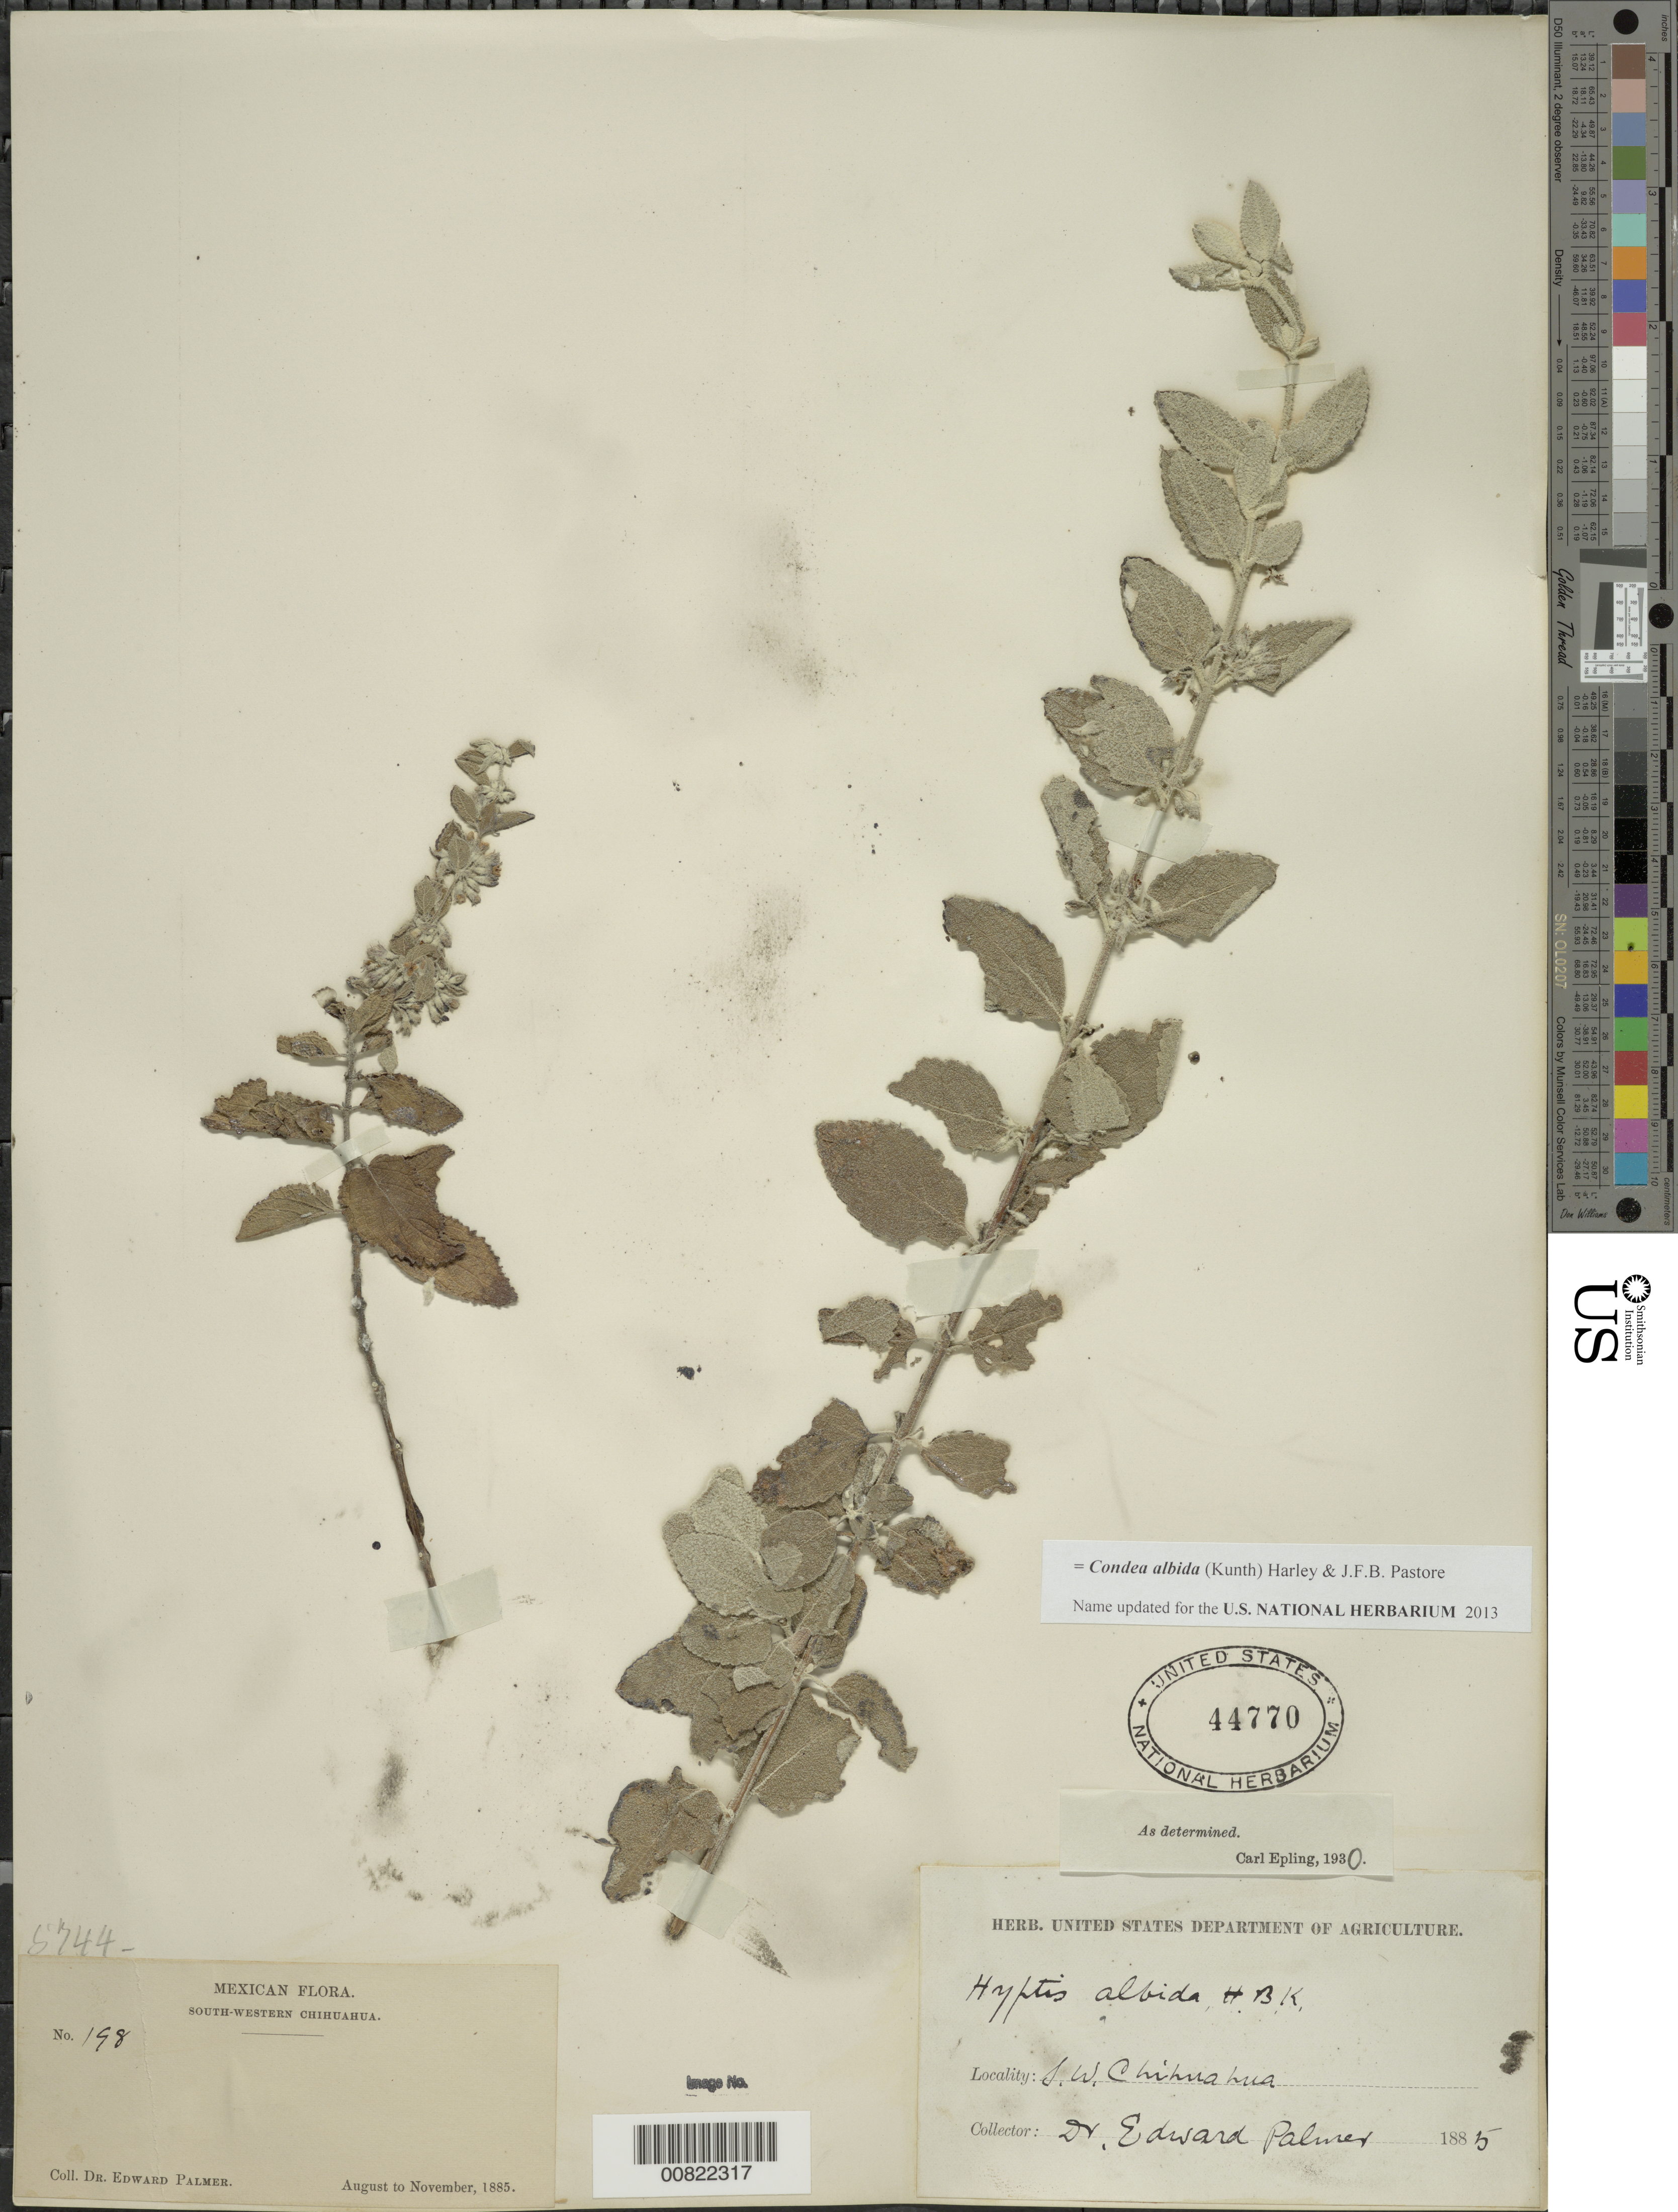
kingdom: Plantae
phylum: Tracheophyta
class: Magnoliopsida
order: Lamiales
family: Lamiaceae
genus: Condea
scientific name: Condea albida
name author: (Kunth) Harley & J.F.B. Pastore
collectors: E. Palmer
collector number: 198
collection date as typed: Aug 1885 to -- Nov 1885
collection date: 1885-08/1885-11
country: Mexico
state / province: Chihuahua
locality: South-Western Chihuahua.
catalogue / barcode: US 44770